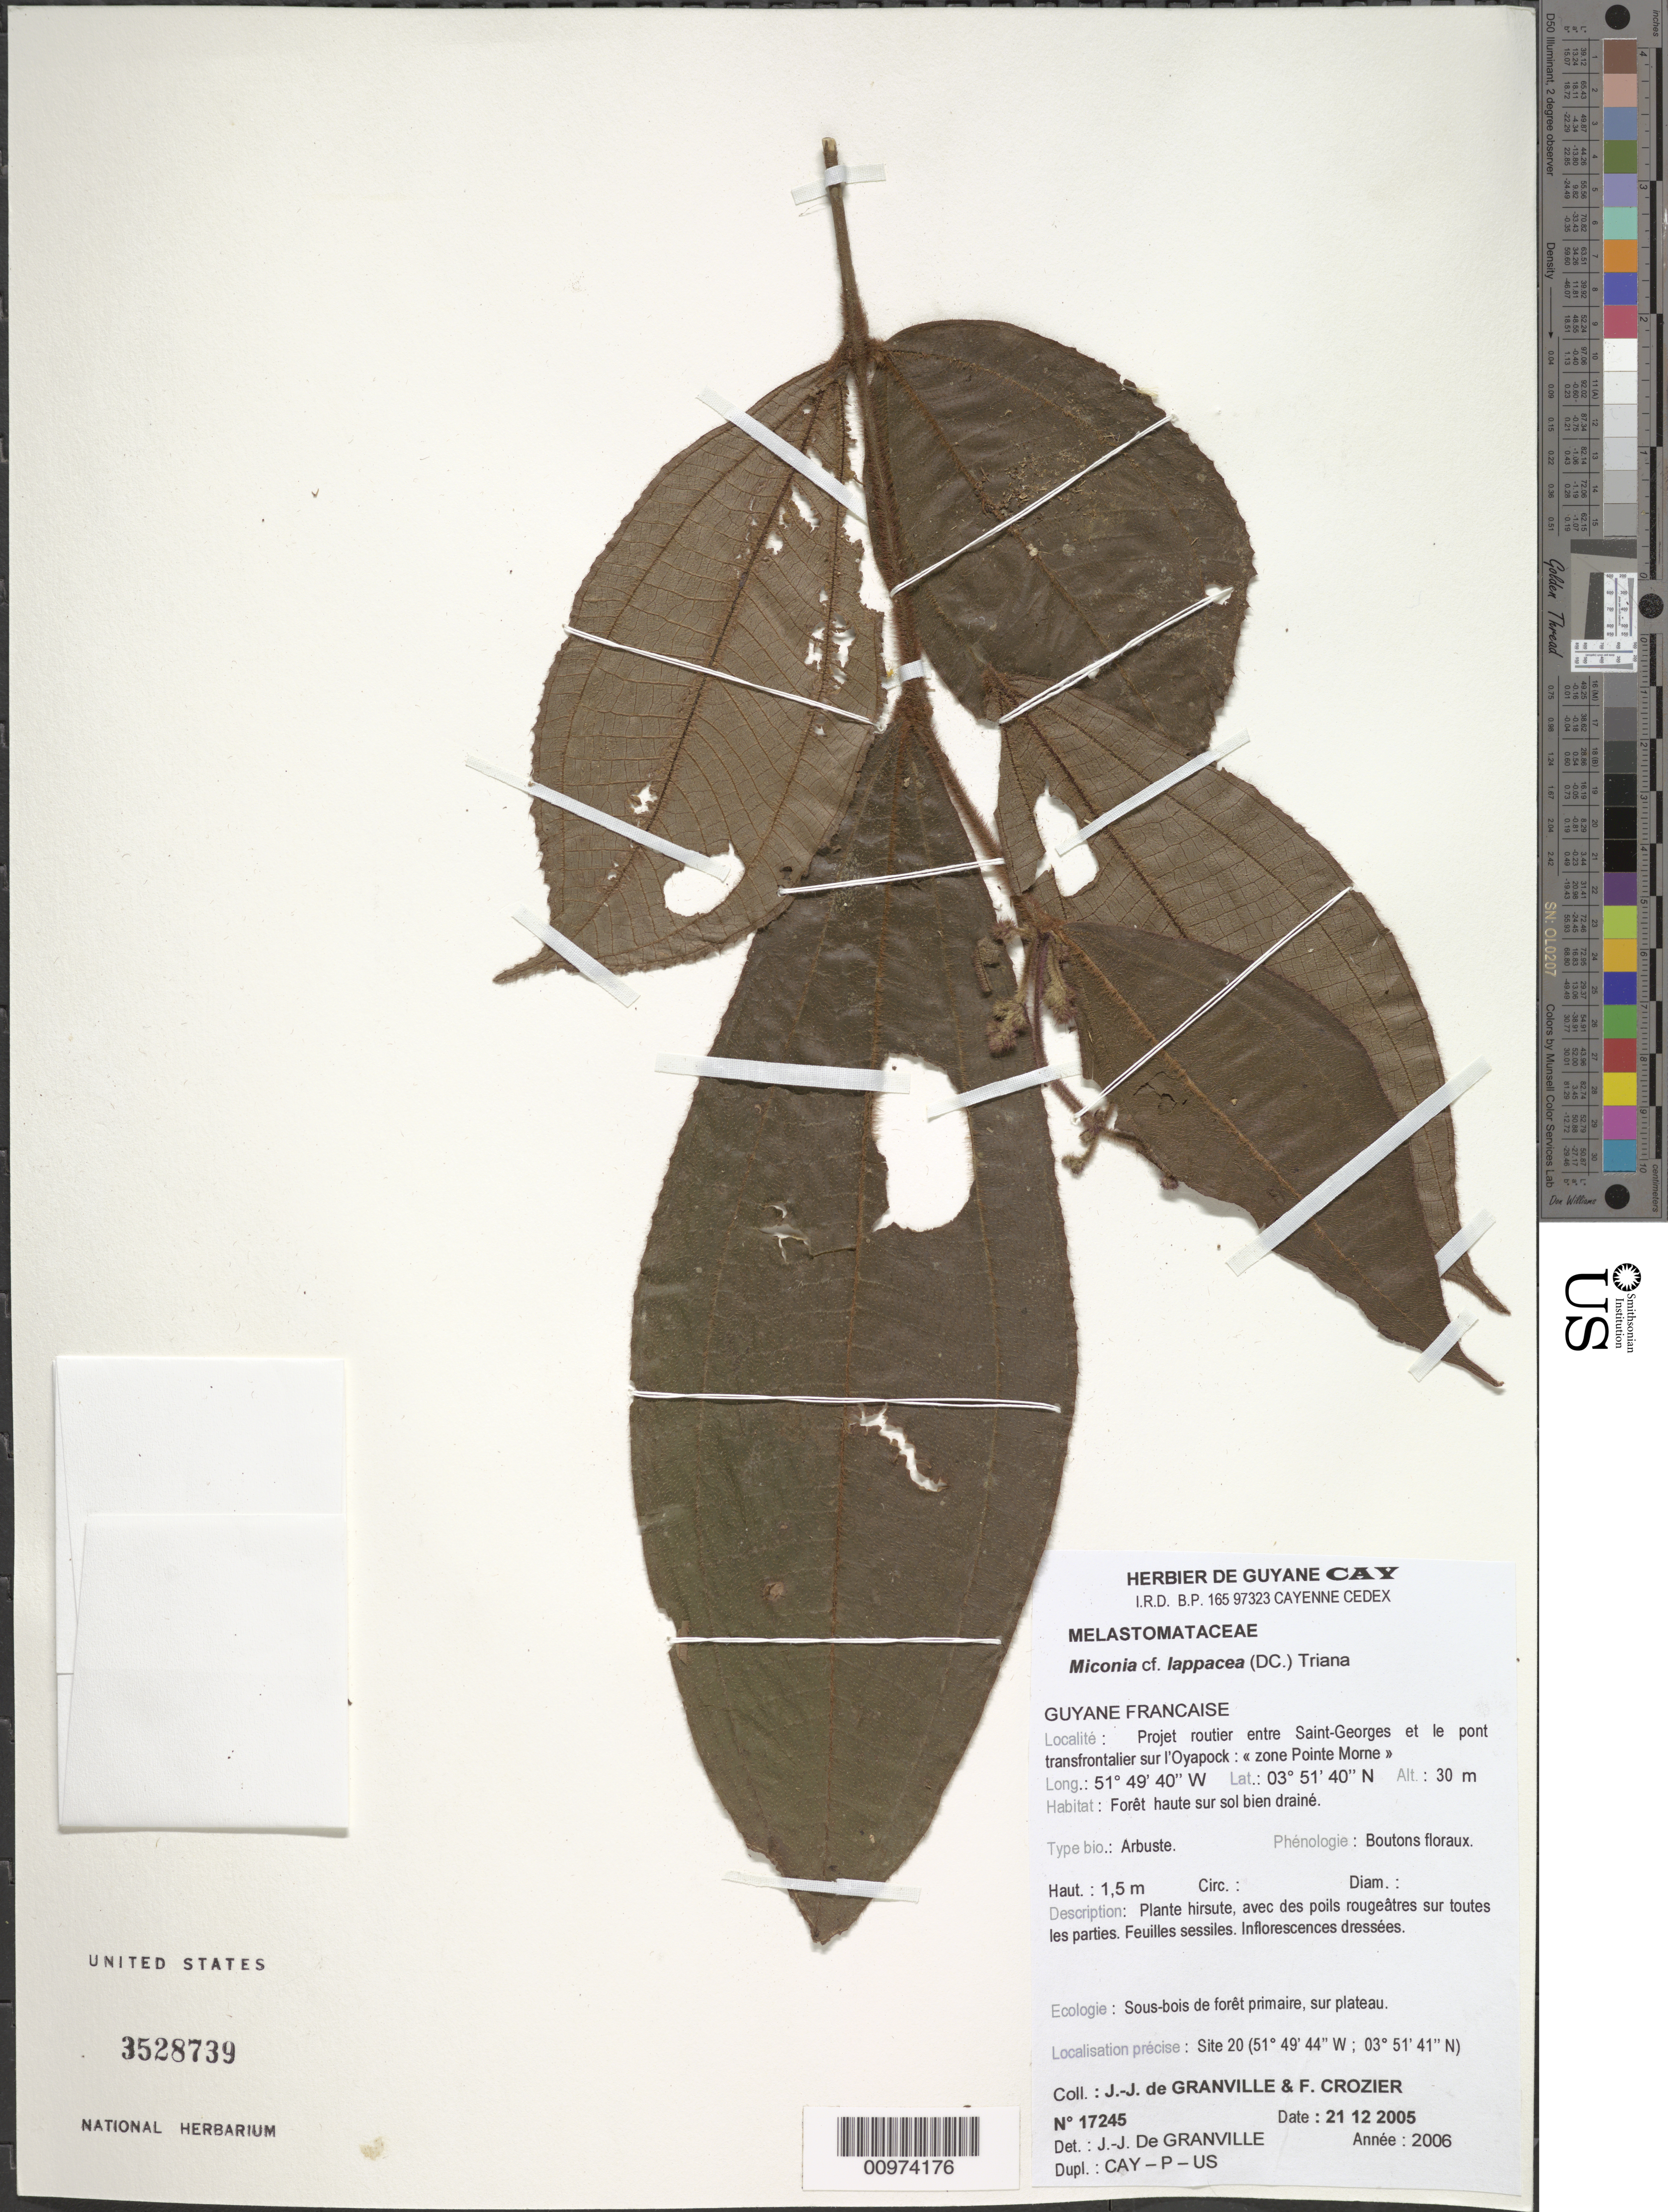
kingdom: Plantae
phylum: Tracheophyta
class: Magnoliopsida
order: Myrtales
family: Melastomataceae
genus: Miconia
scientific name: Miconia lappacea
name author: (DC.) Triana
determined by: Granville, J. J. de, (CAY), Institut de Recherche pour le Developpement (IRD) (FRENCH GUIANA)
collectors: J.-J. de Granville & F. Crozier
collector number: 17245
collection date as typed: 21-Dec-05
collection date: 2005-12-21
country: French Guiana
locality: Project routier entre Saint-Georges et le pont transfrontalier sur l'Oyapock, "zone Pointe Morne"; site 20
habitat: Foret haute sur sol bien draine. Sous-bois de foret primaire, sur plateau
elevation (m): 30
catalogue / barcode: US 3528739